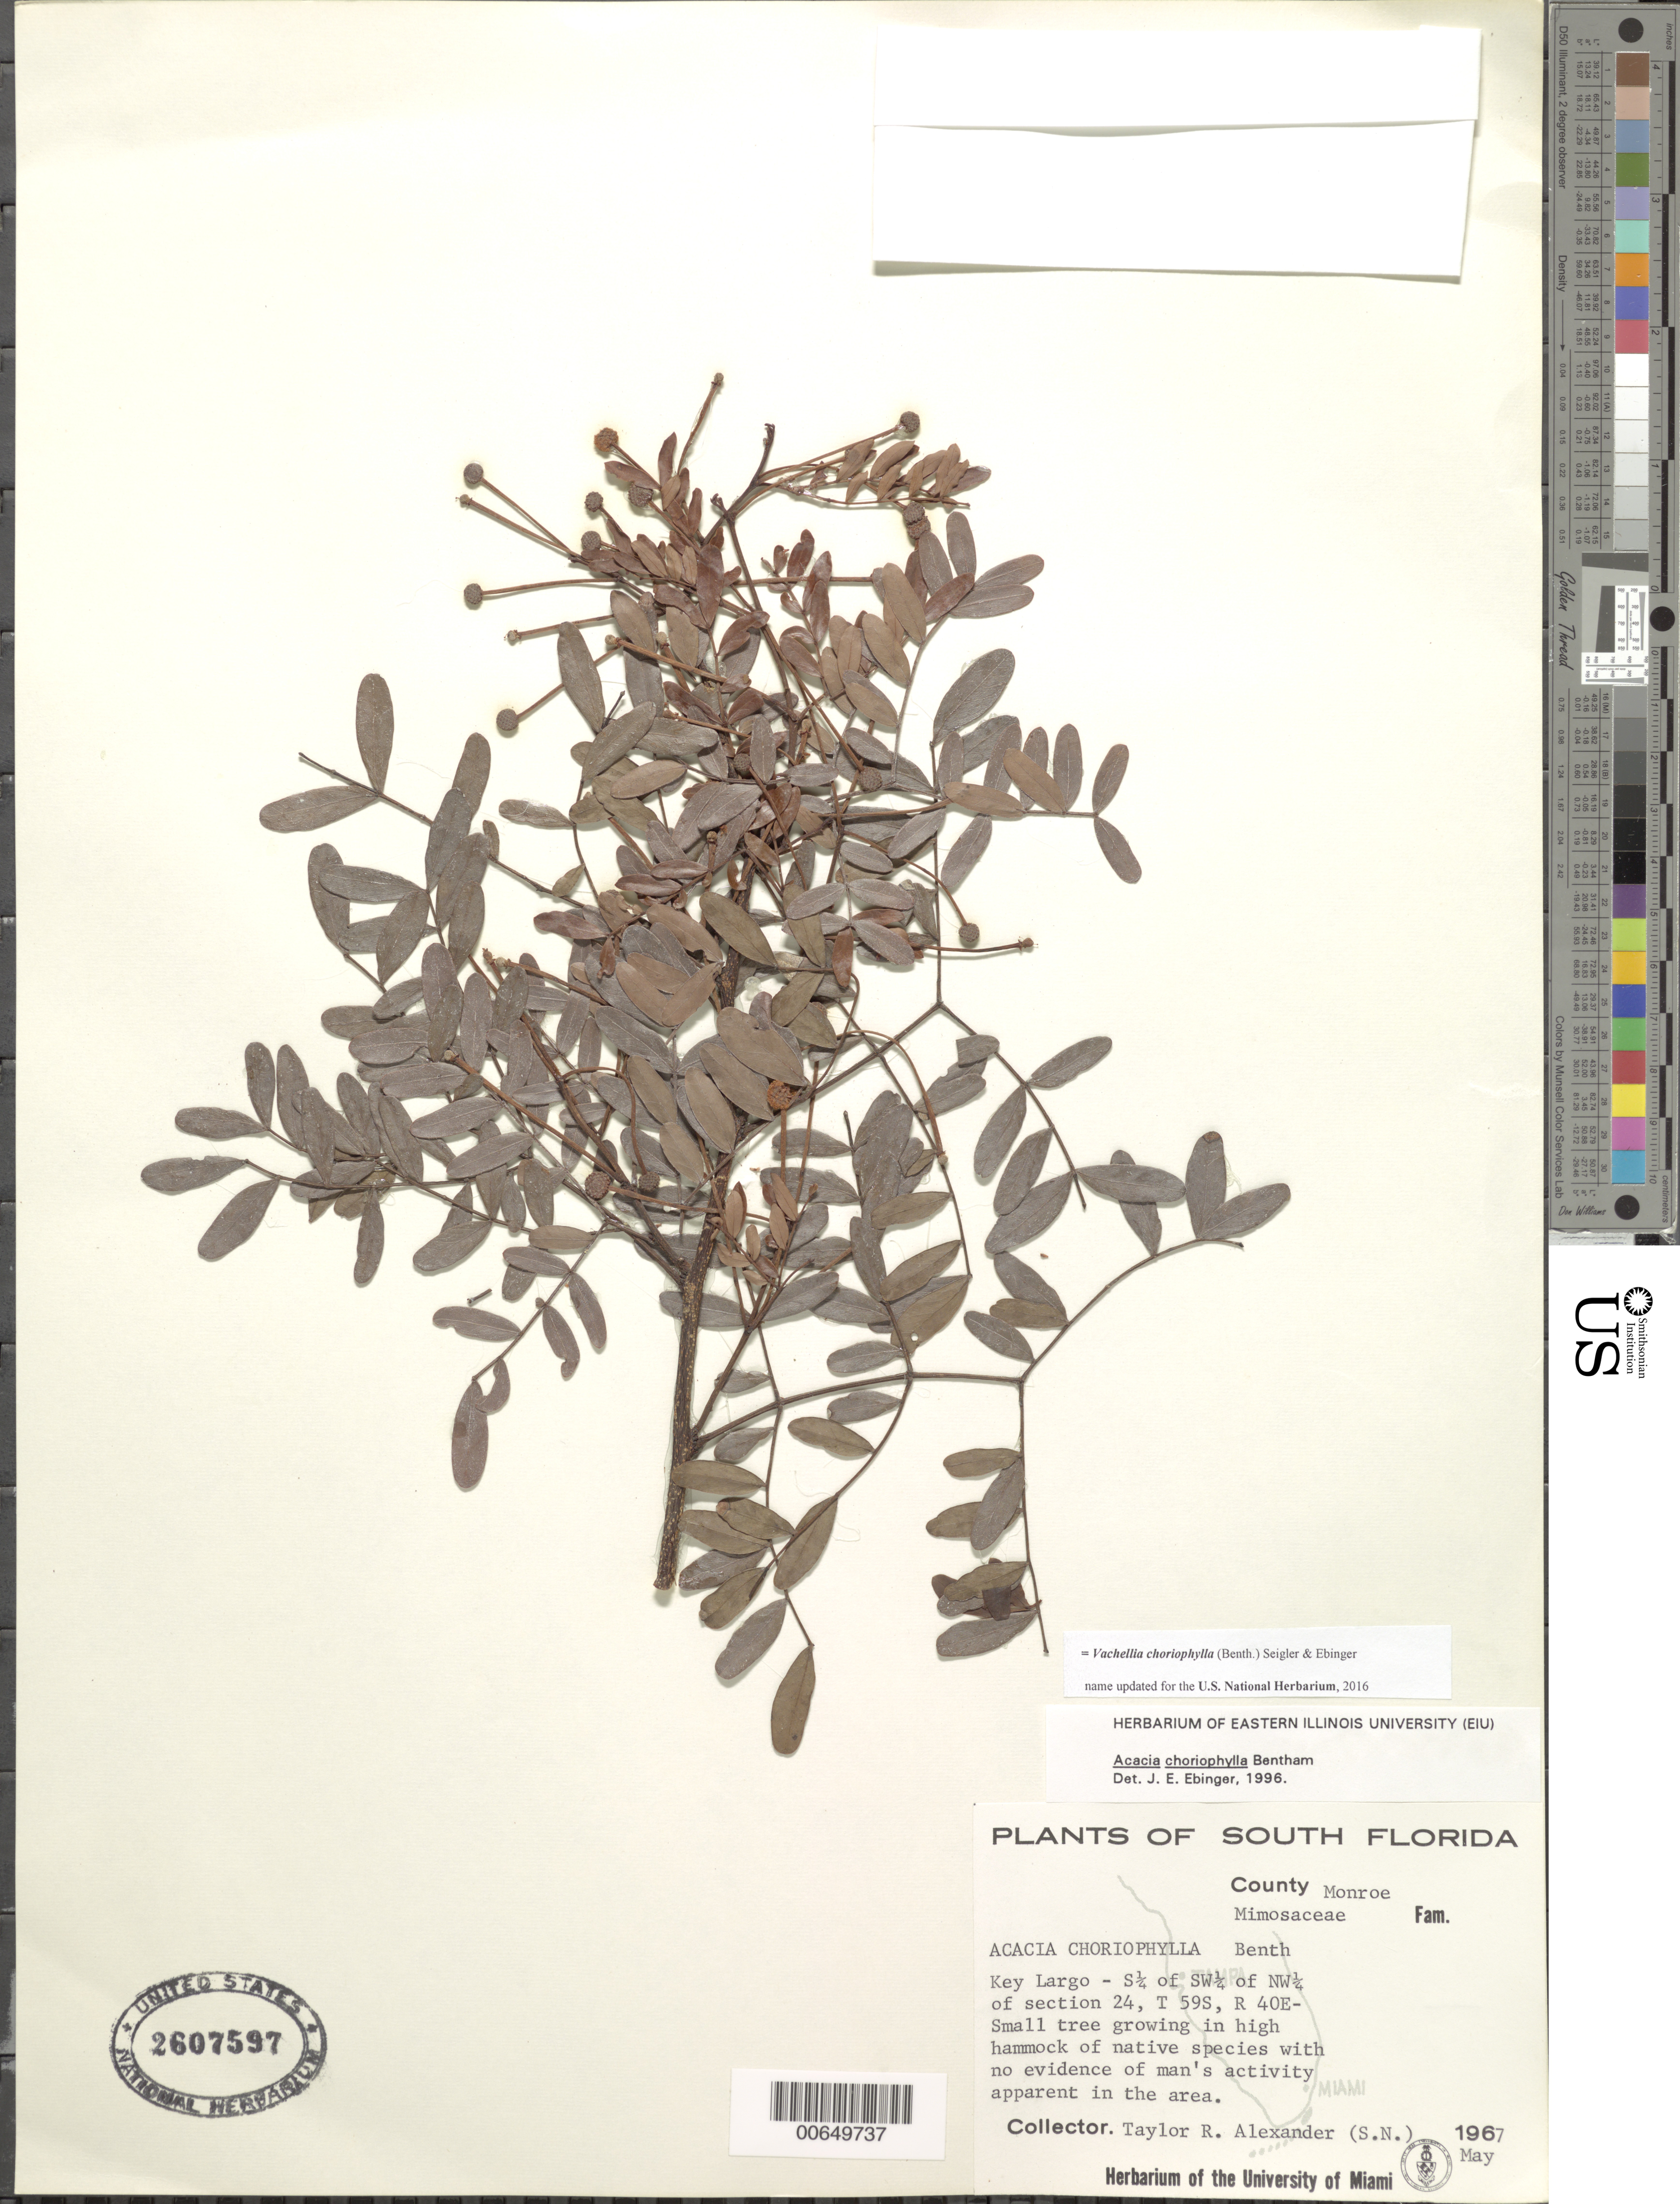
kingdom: Plantae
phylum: Tracheophyta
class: Magnoliopsida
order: Fabales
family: Fabaceae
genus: Vachellia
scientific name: Vachellia choriophylla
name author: (Benth.) Seigler & Ebinger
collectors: T. R. Alexander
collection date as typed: May 1967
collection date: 1967-05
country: United States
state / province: Florida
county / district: Monroe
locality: Key Largo - S1/4 of SW 1/4 of NW 1/4 of section 24, T59S, R40E.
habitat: In high hammock.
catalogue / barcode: US 2607597